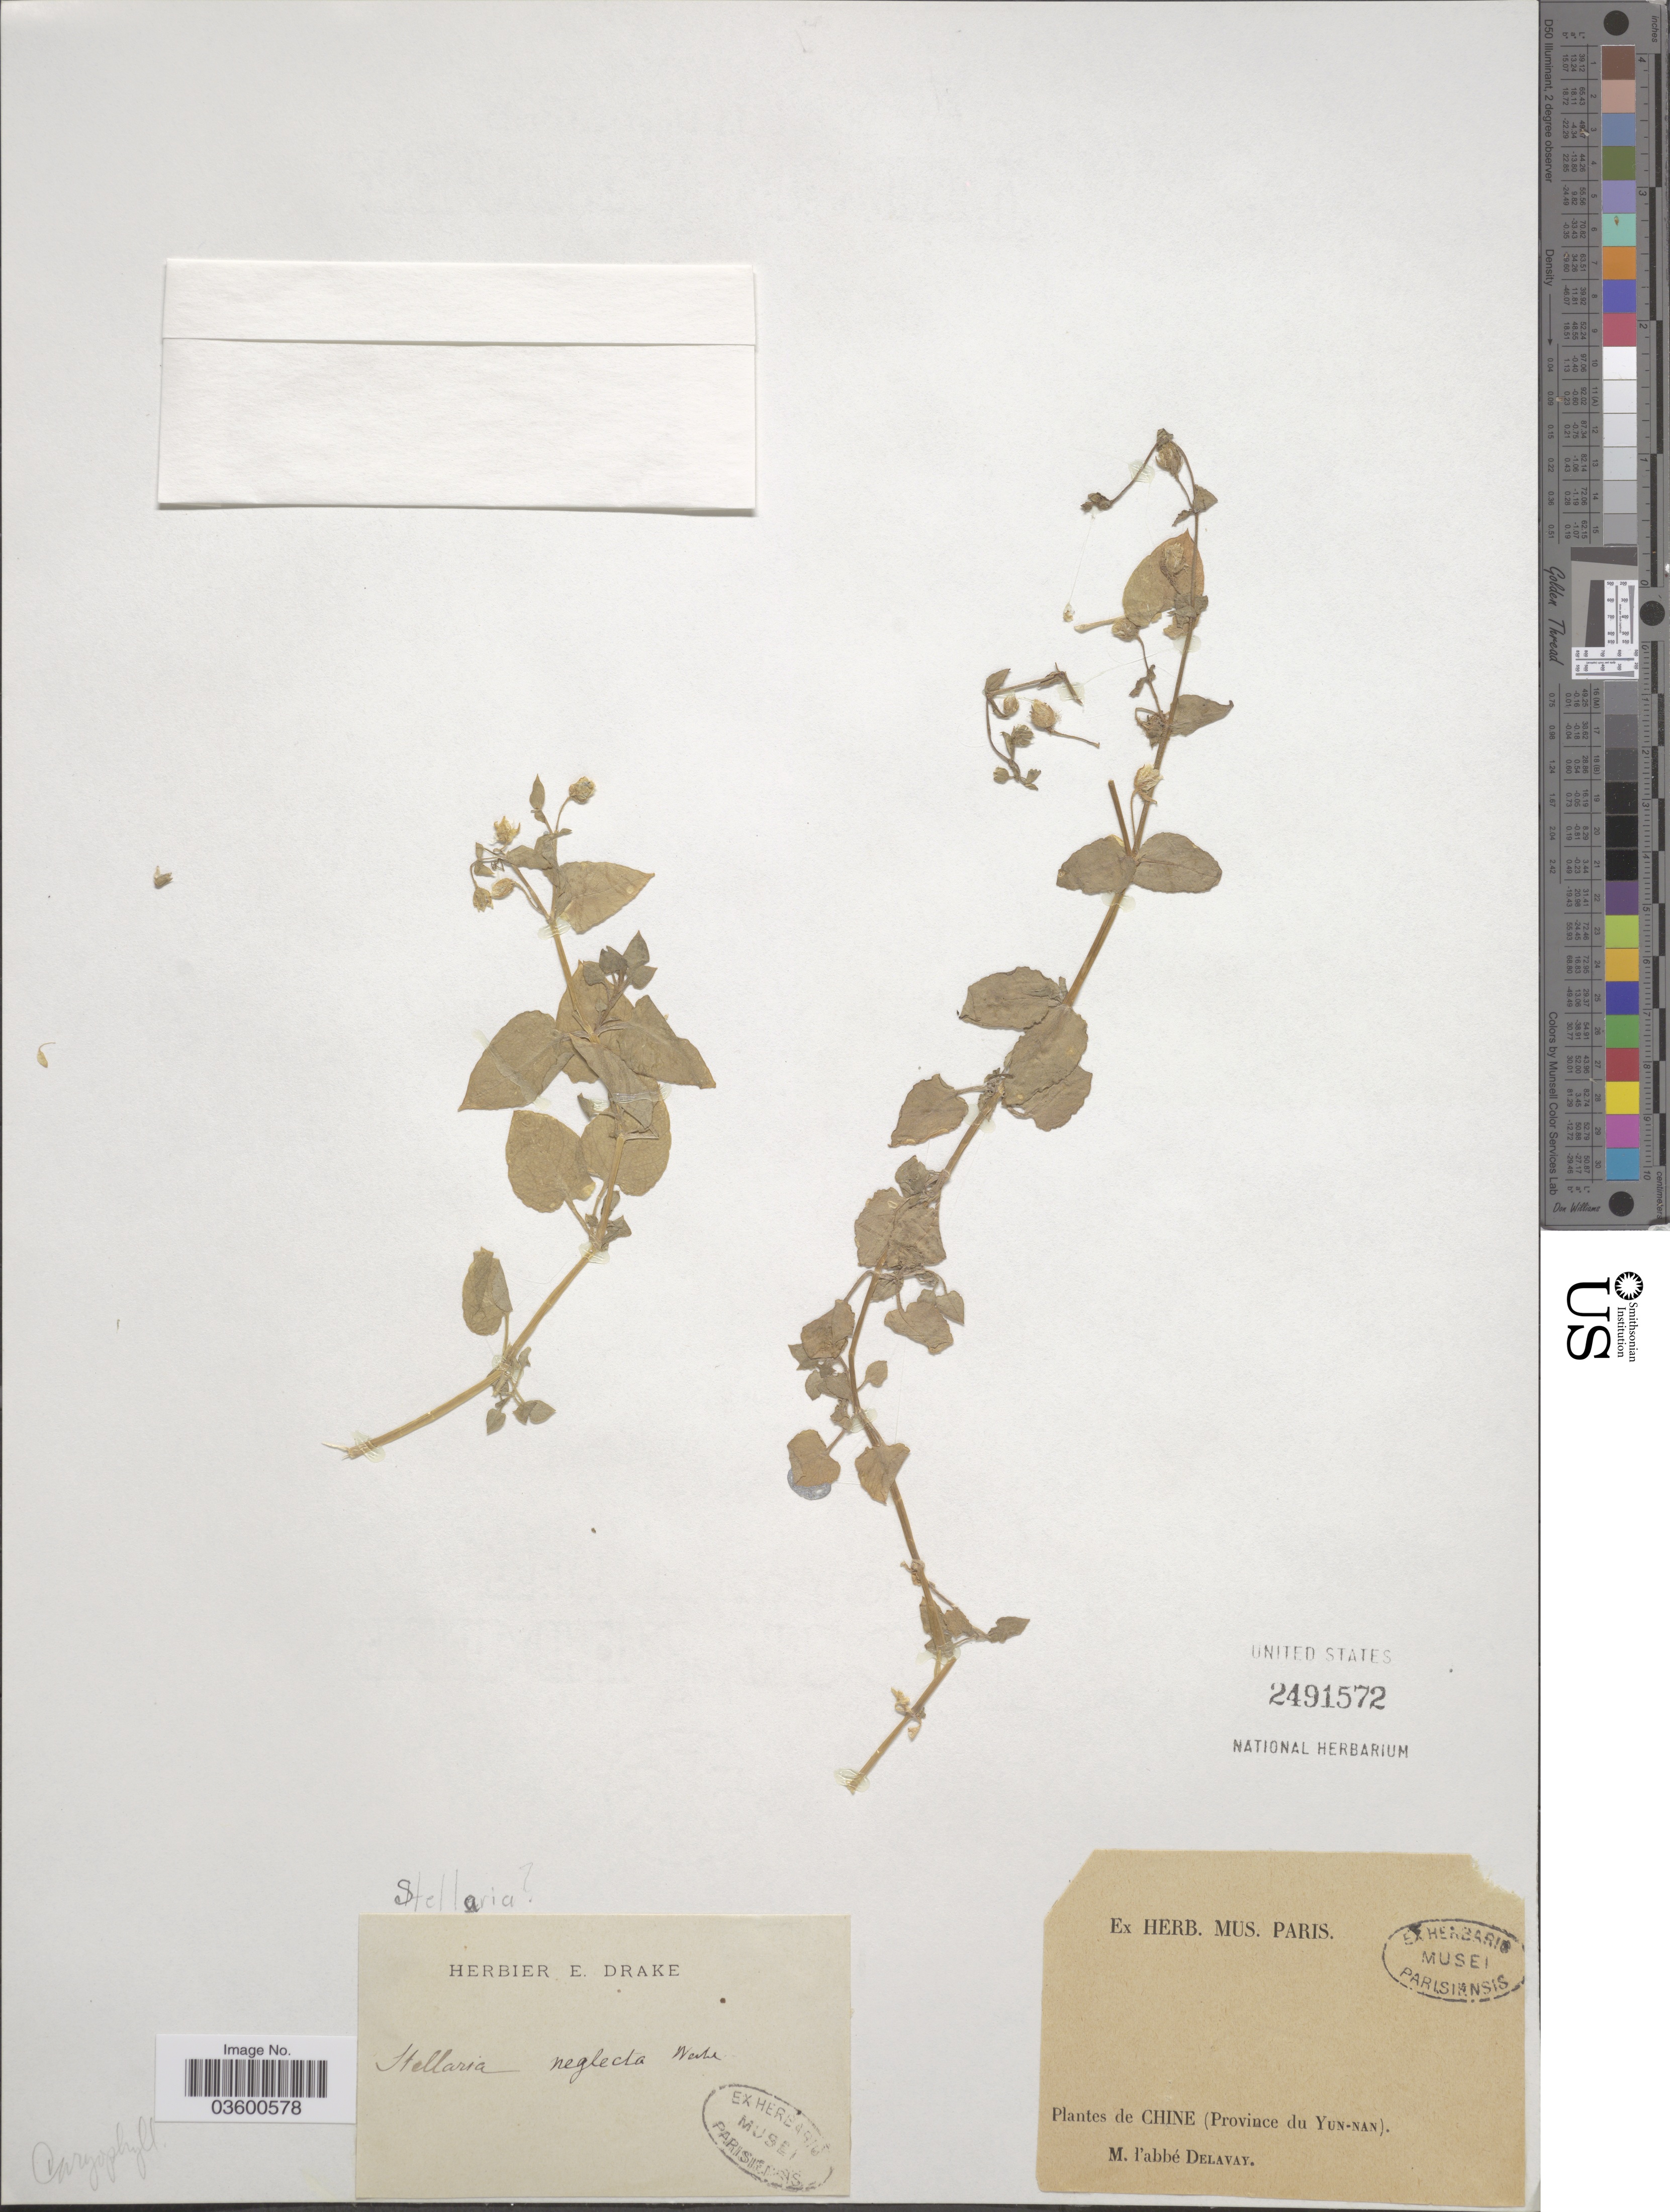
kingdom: Plantae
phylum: Tracheophyta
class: Magnoliopsida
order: Caryophyllales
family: Caryophyllaceae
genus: Stellaria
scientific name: Stellaria neglecta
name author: Weihe ex Williams & Fingerh.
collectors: P. Delavay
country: China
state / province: Yunnan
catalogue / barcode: US 2491572